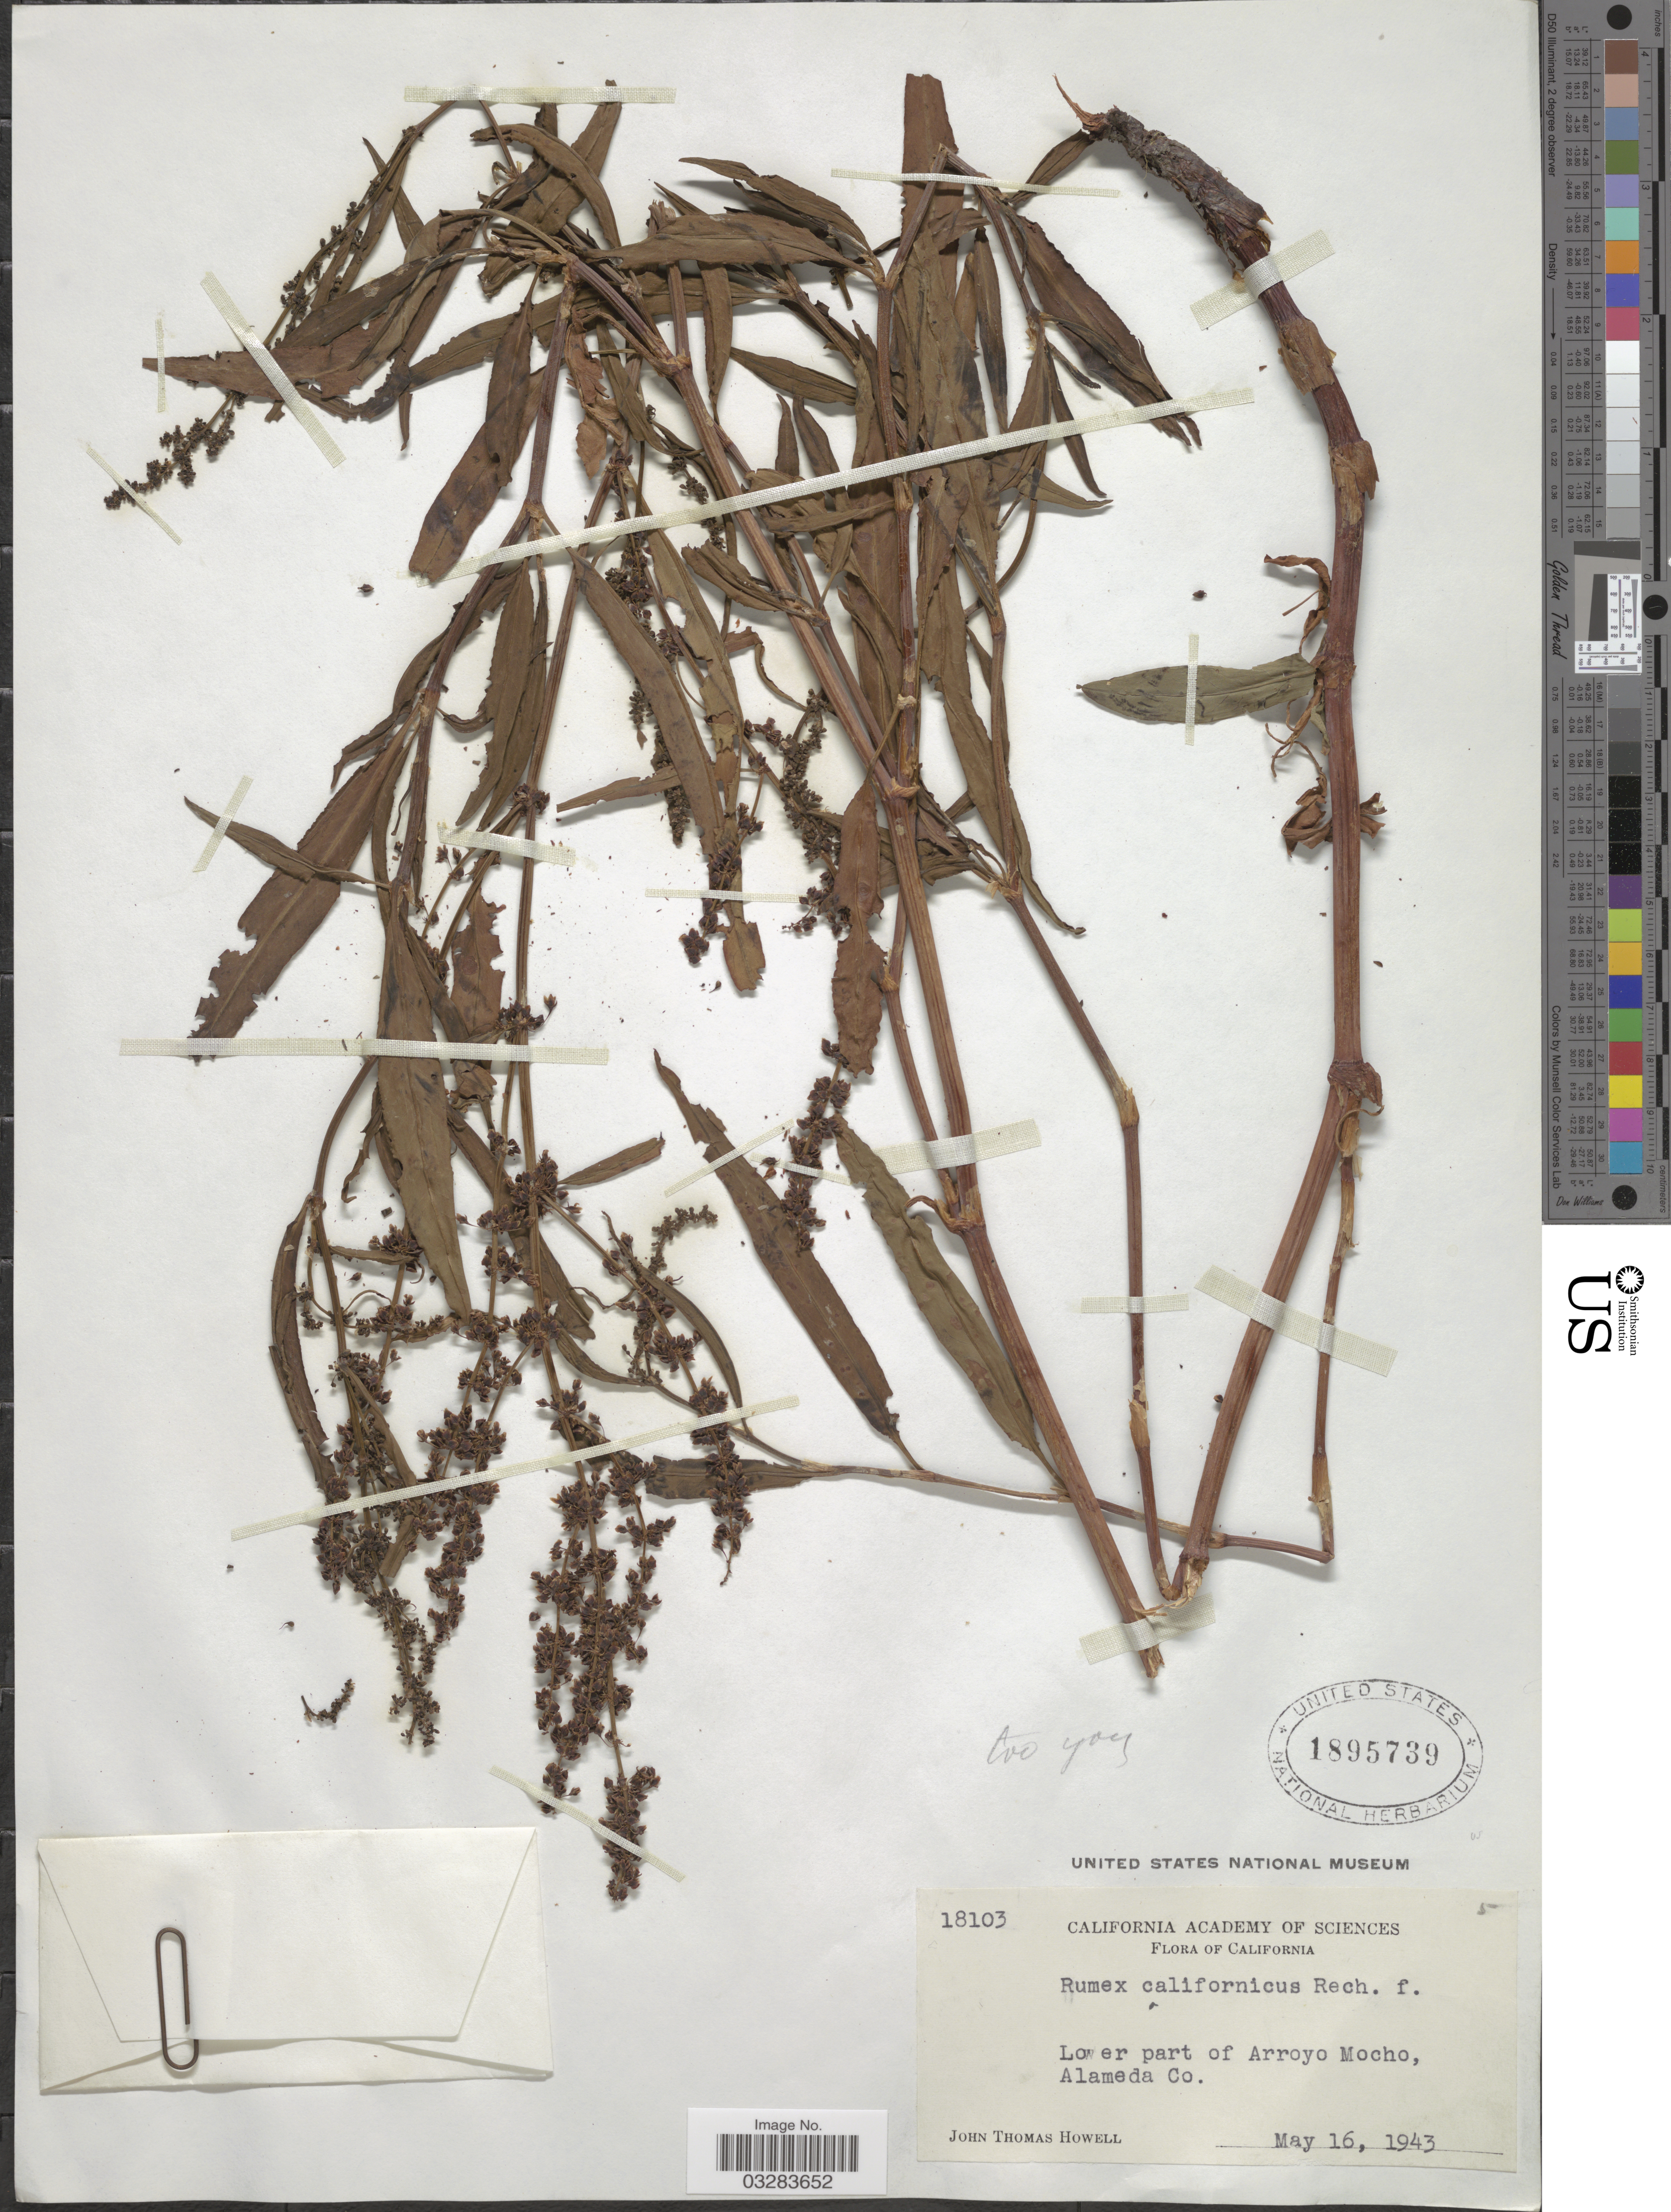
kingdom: Plantae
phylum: Tracheophyta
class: Magnoliopsida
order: Caryophyllales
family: Polygonaceae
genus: Rumex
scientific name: Rumex californicus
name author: Rech. f.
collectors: J. T. Howell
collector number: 18103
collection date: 1943-05-16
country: United States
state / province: California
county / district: Alameda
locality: Lower part of Arroyo Mocho, Alameda Co.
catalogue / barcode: US 1895739